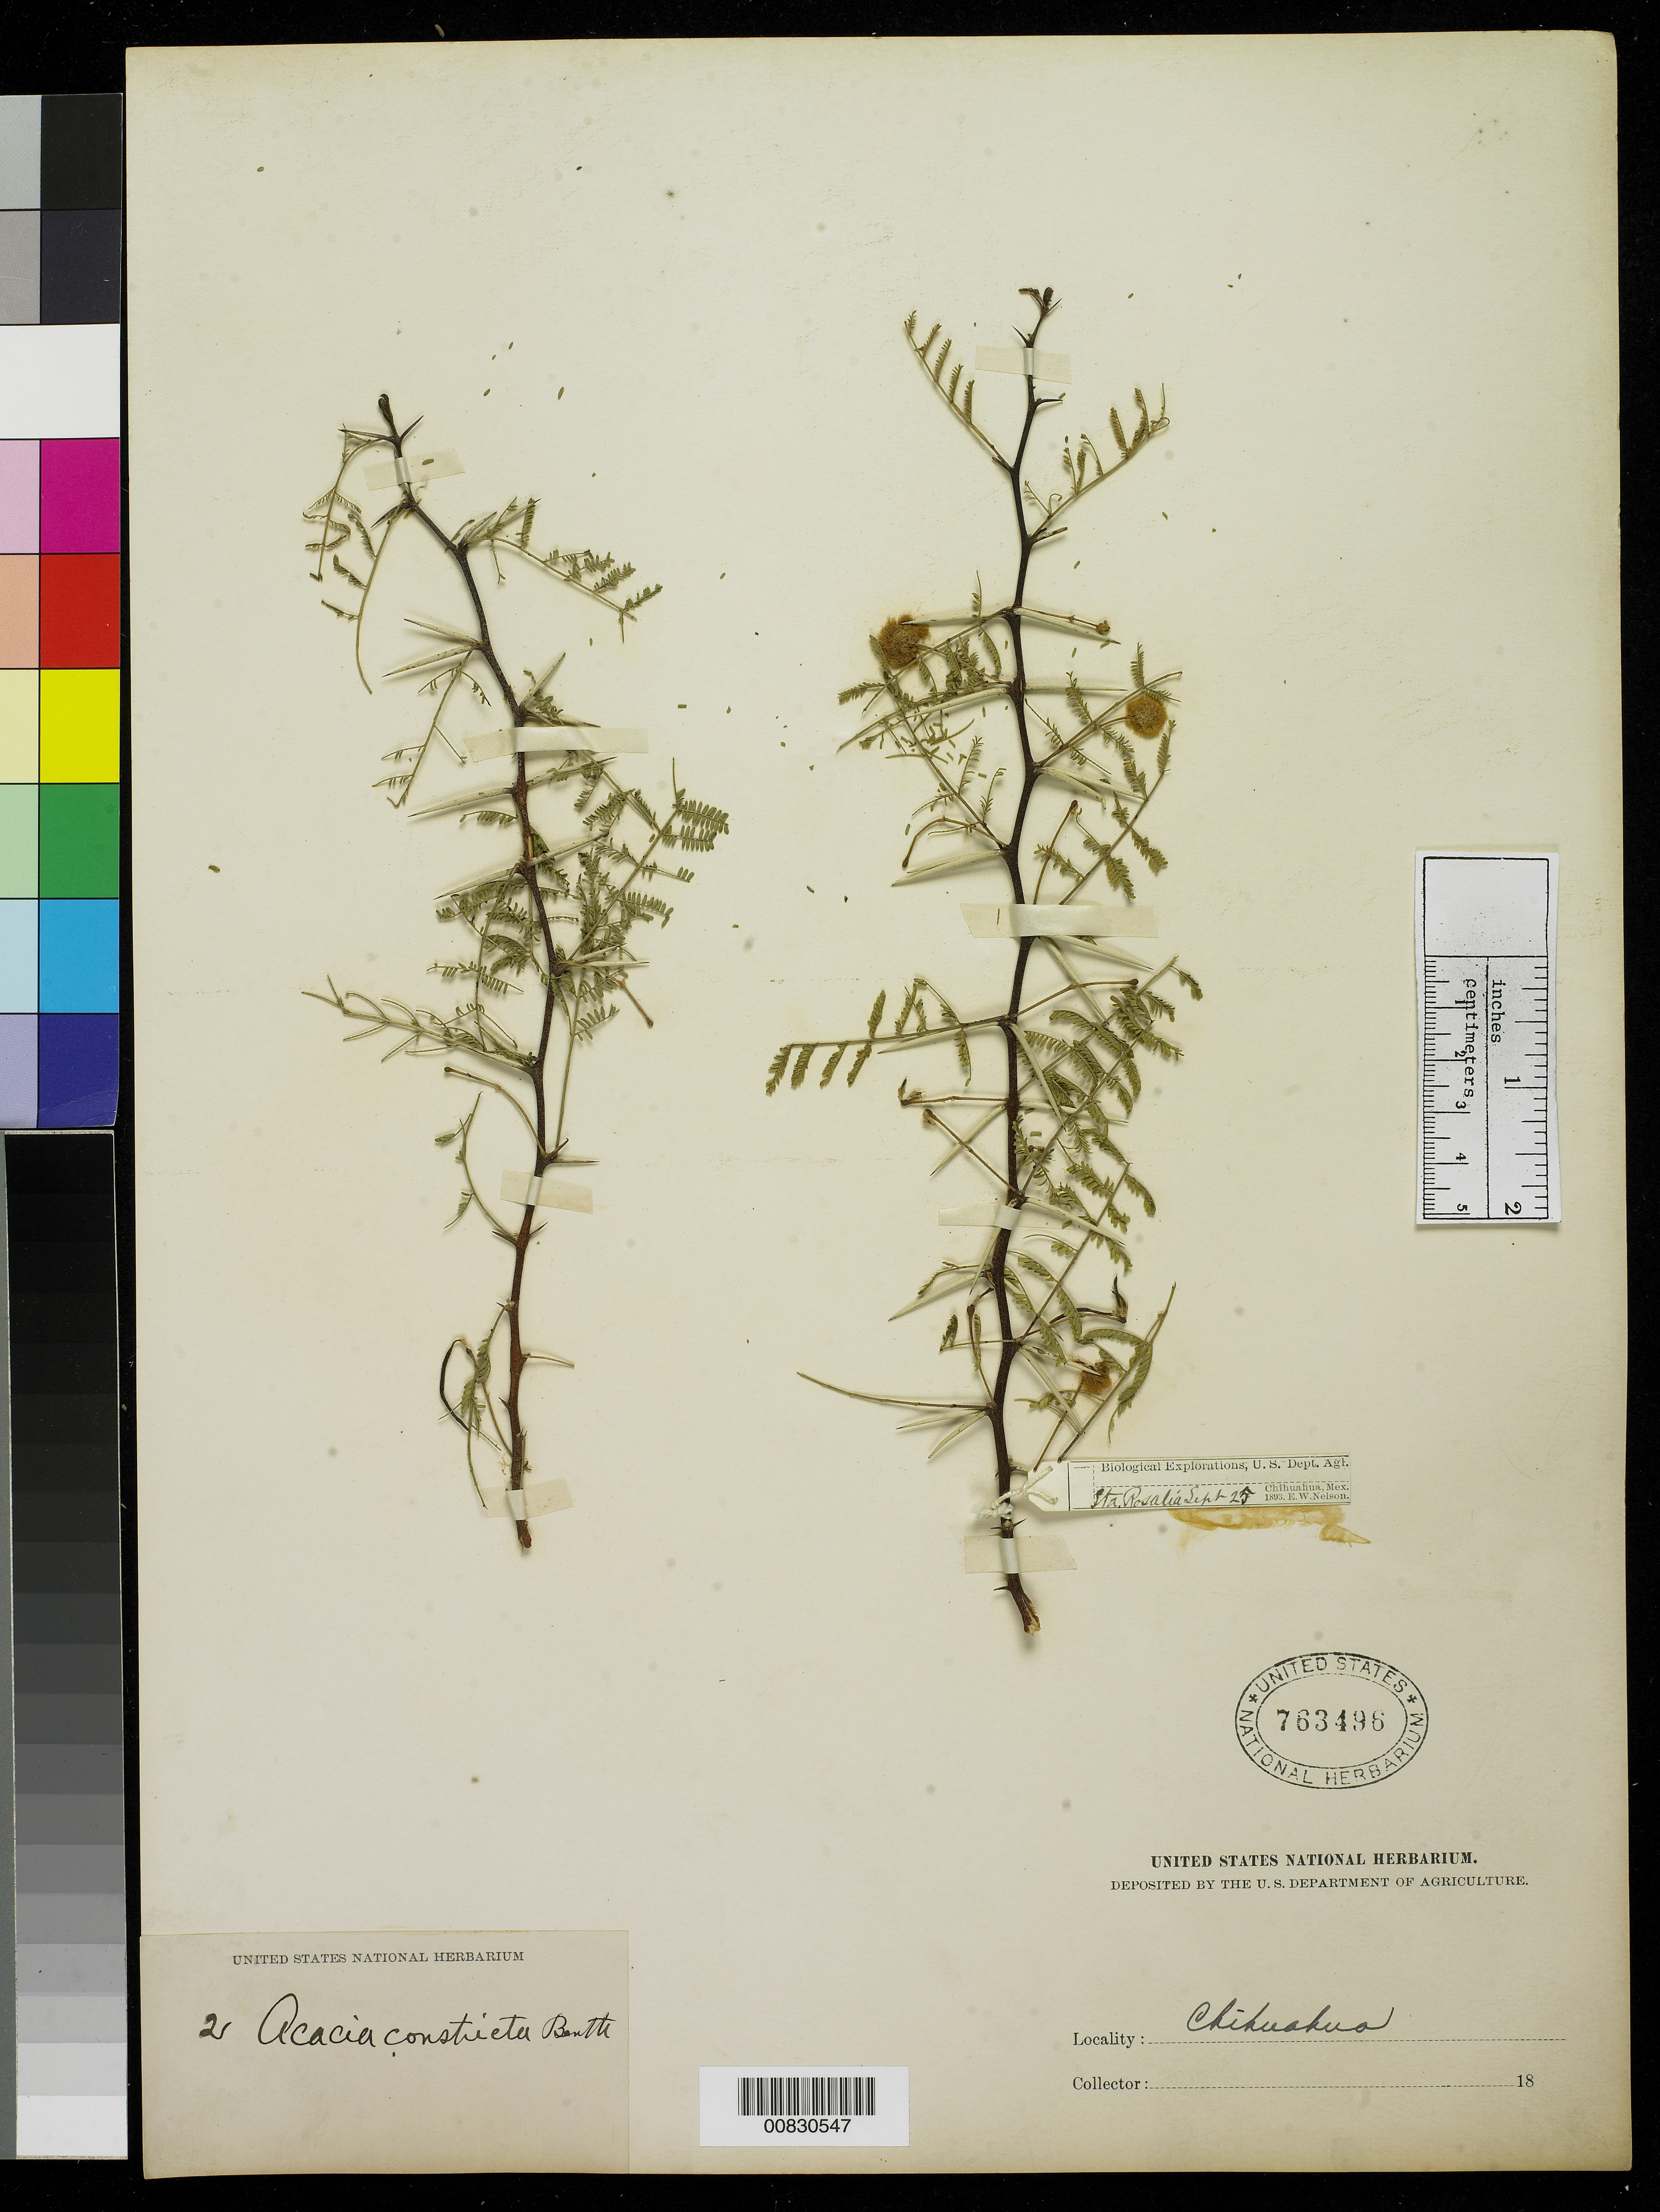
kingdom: Plantae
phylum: Tracheophyta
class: Magnoliopsida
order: Fabales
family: Fabaceae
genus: Vachellia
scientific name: Vachellia constricta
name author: (Benth.) Seigler & Ebinger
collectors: E. W. Nelson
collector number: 2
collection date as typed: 25 Sep 1893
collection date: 1893-09-25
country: Mexico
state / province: Chihuahua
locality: Sta. Rosalía, Chihuahua.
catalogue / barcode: US 763496